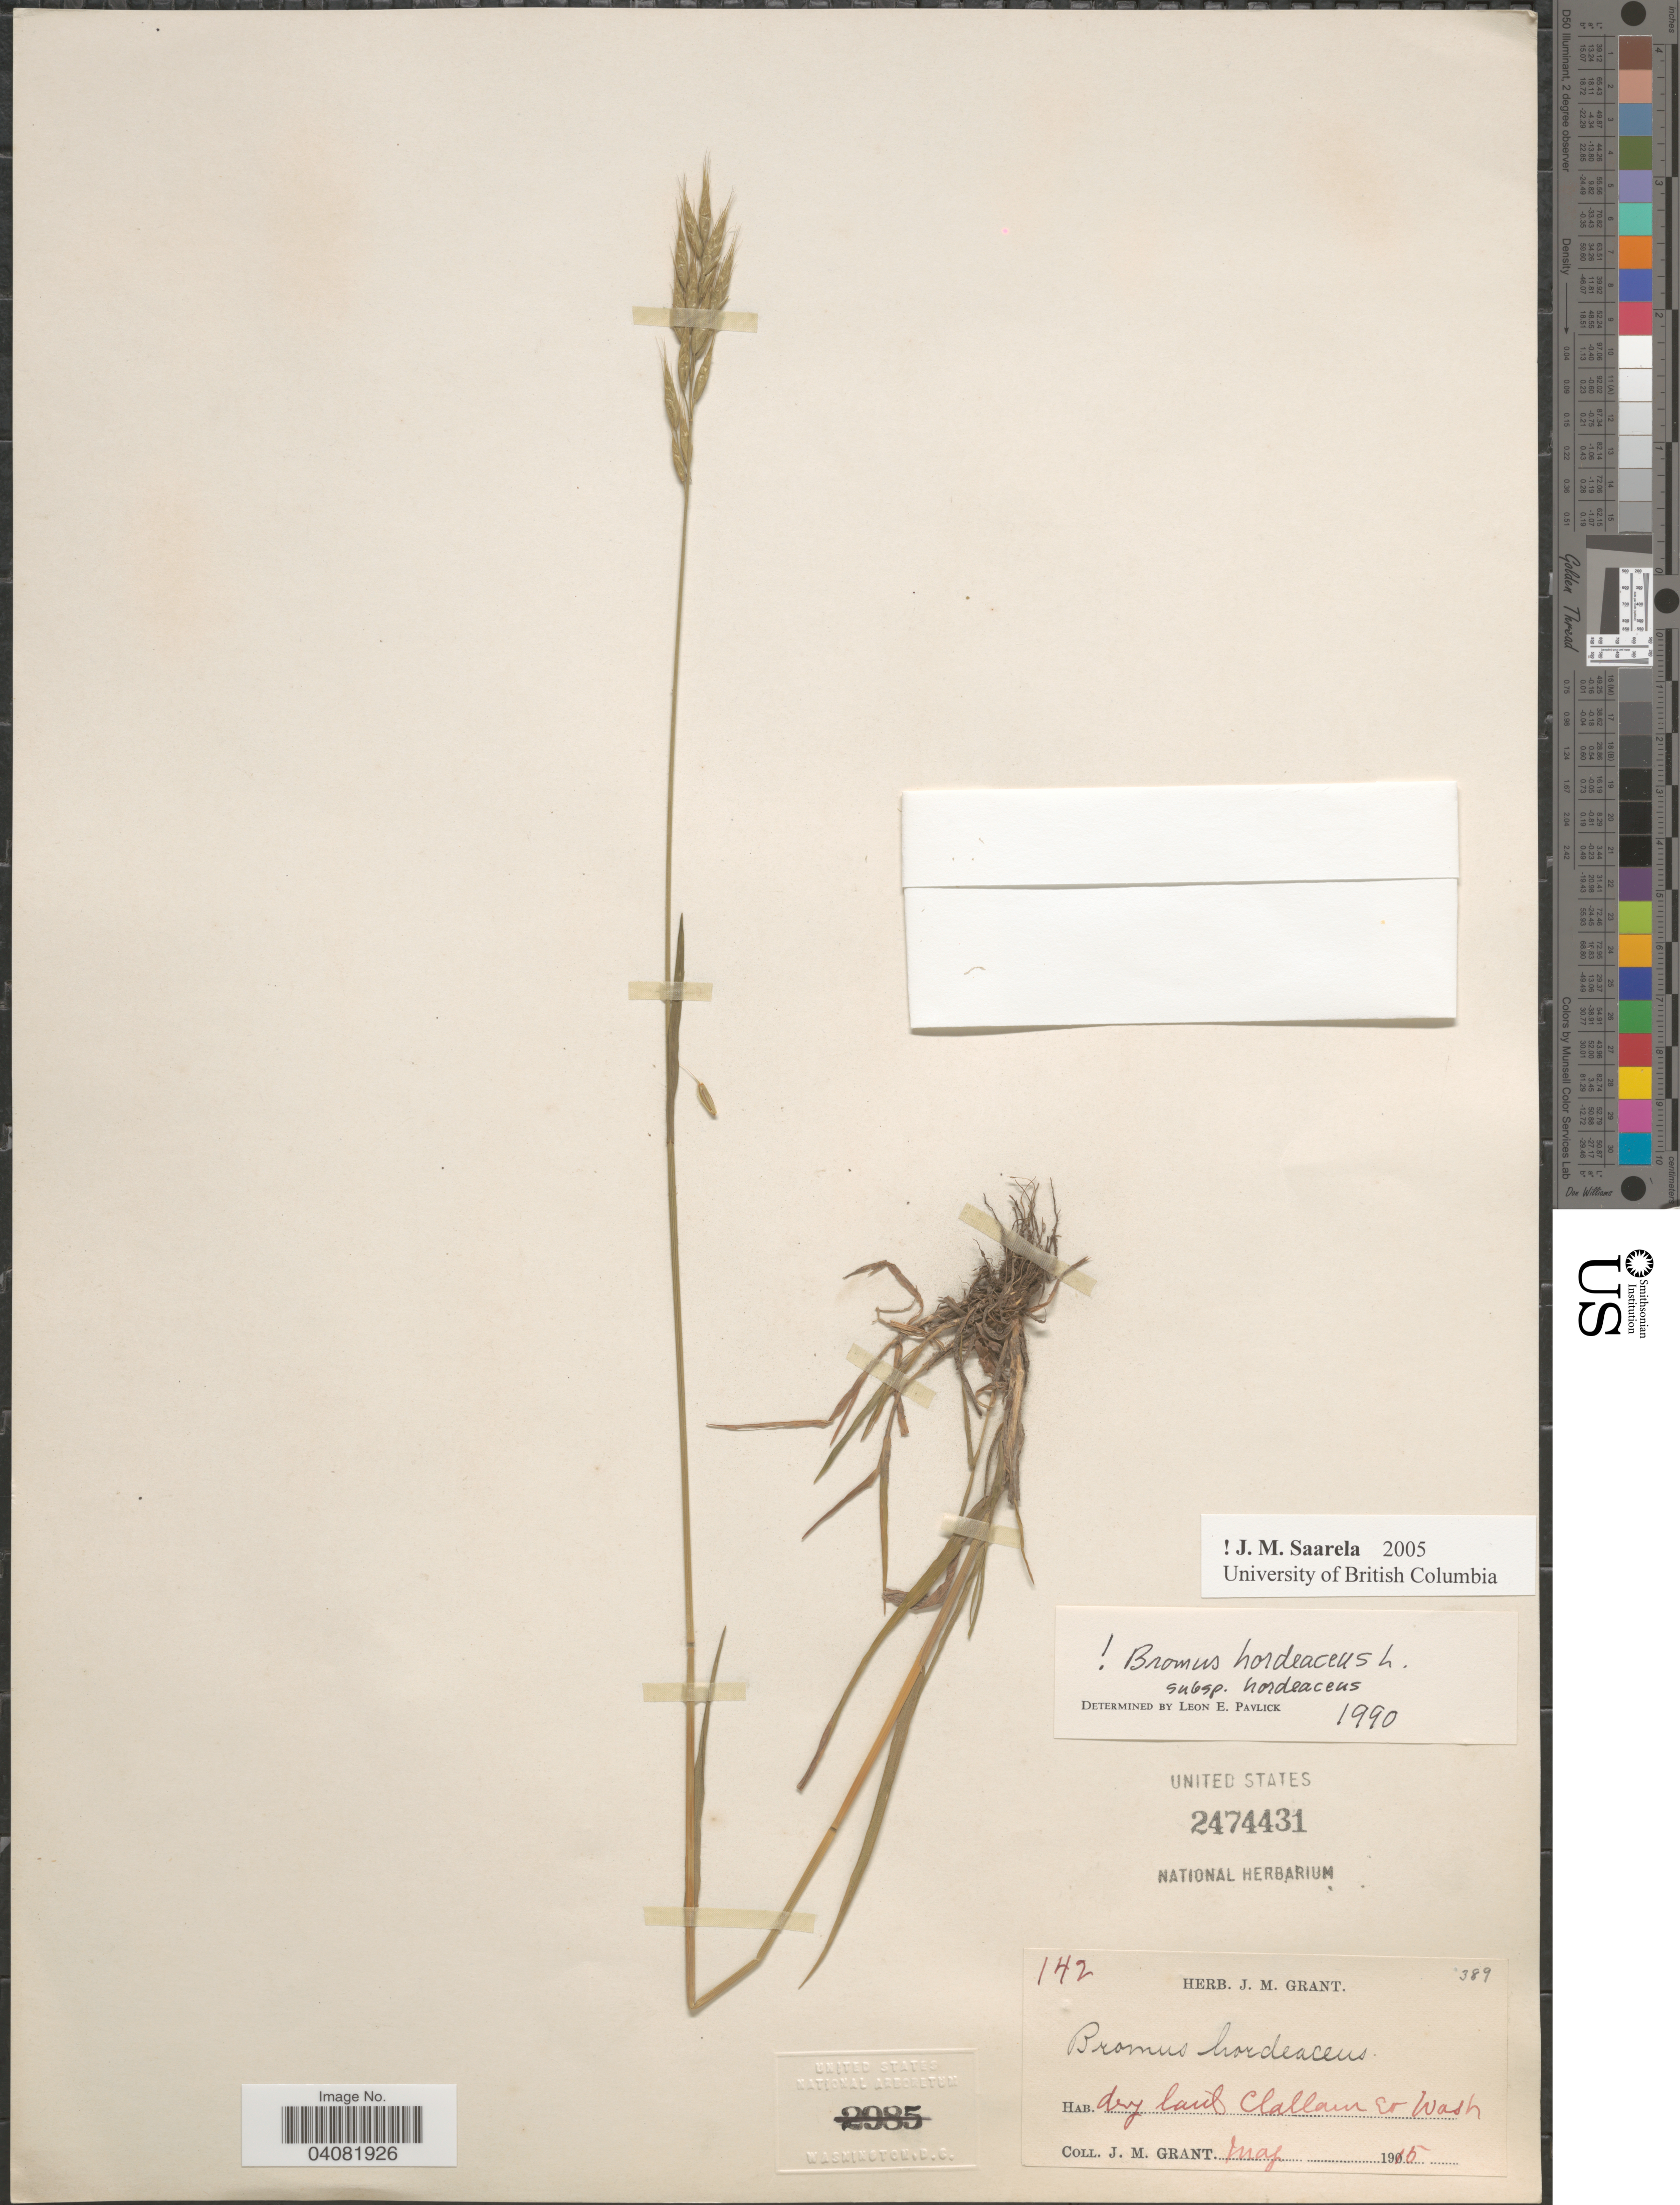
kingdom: Plantae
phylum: Tracheophyta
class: Liliopsida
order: Poales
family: Poaceae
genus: Bromus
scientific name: Bromus hordeaceus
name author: L.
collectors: J. M. Grant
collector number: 142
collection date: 1915-05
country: United States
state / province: Washington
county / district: Clallam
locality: Dry land. Clallam Co.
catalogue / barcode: US 2474431